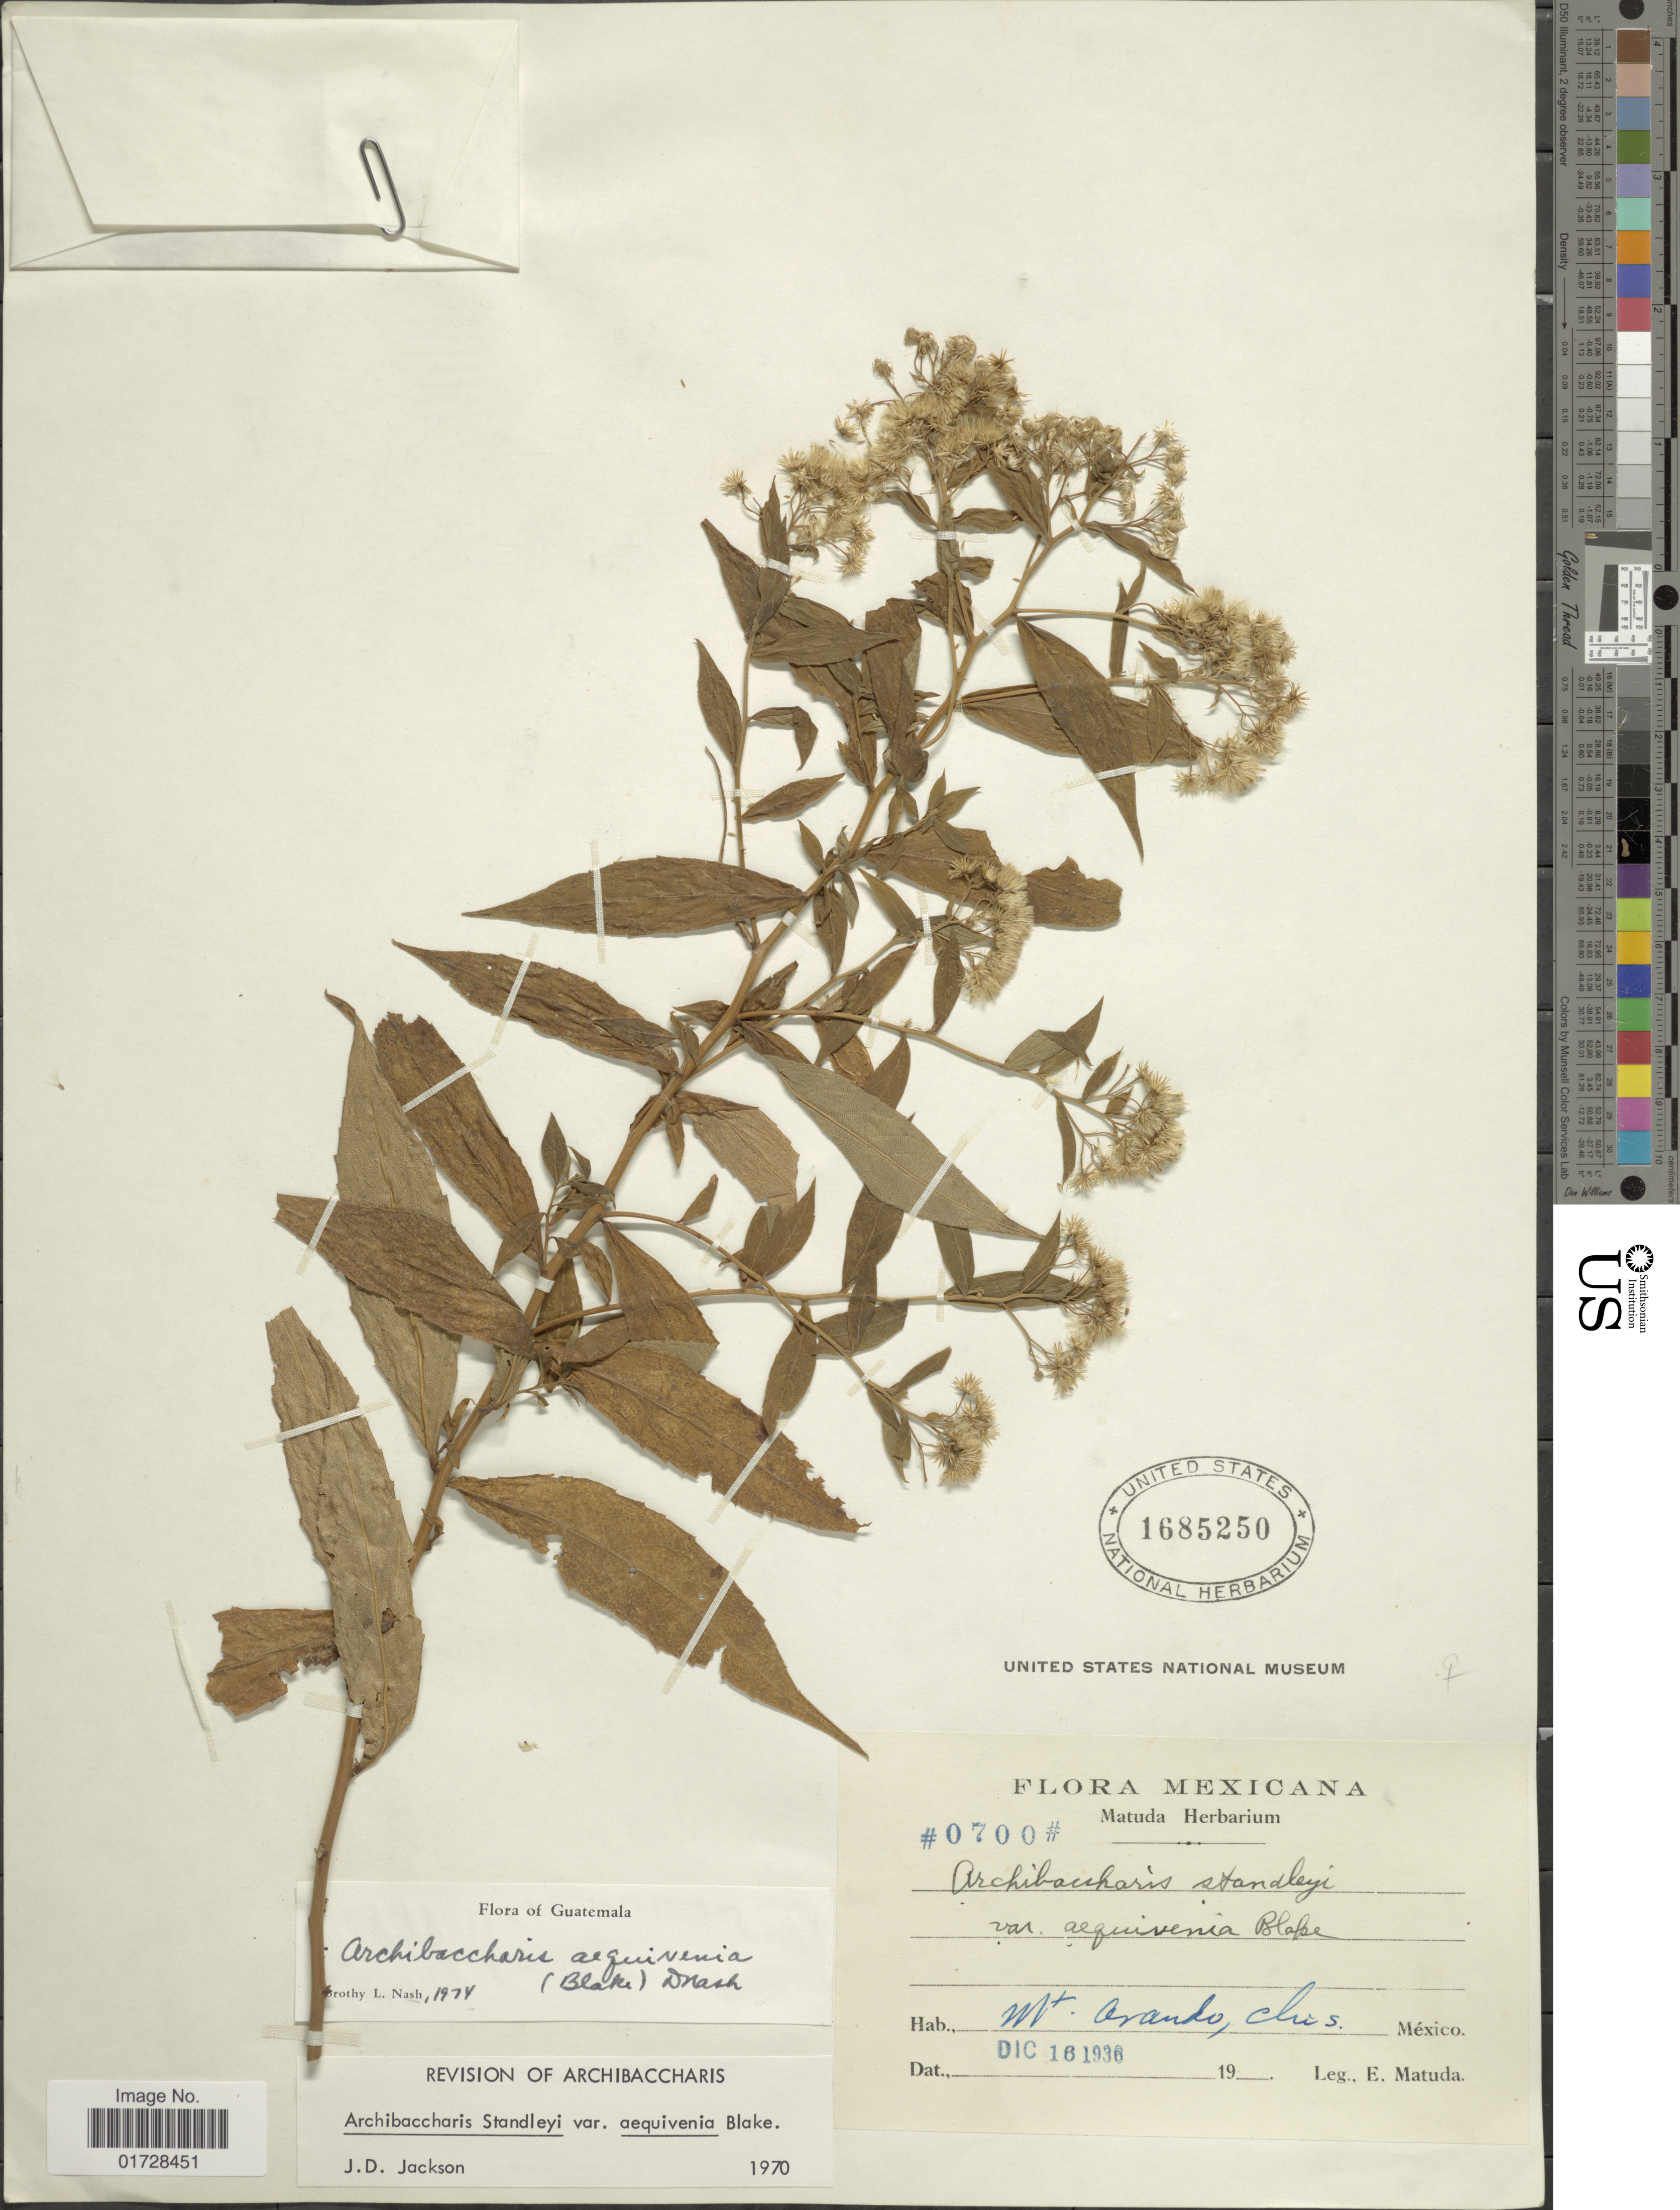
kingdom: Plantae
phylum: Tracheophyta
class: Magnoliopsida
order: Asterales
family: Asteraceae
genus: Archibaccharis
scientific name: Archibaccharis aequivenia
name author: (S.F. Blake) D.L. Nash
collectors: E. Matuda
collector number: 0700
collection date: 1936-12-16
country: Mexico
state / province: Chiapas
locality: Mt. Ovando, Chis.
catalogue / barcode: US 1685250